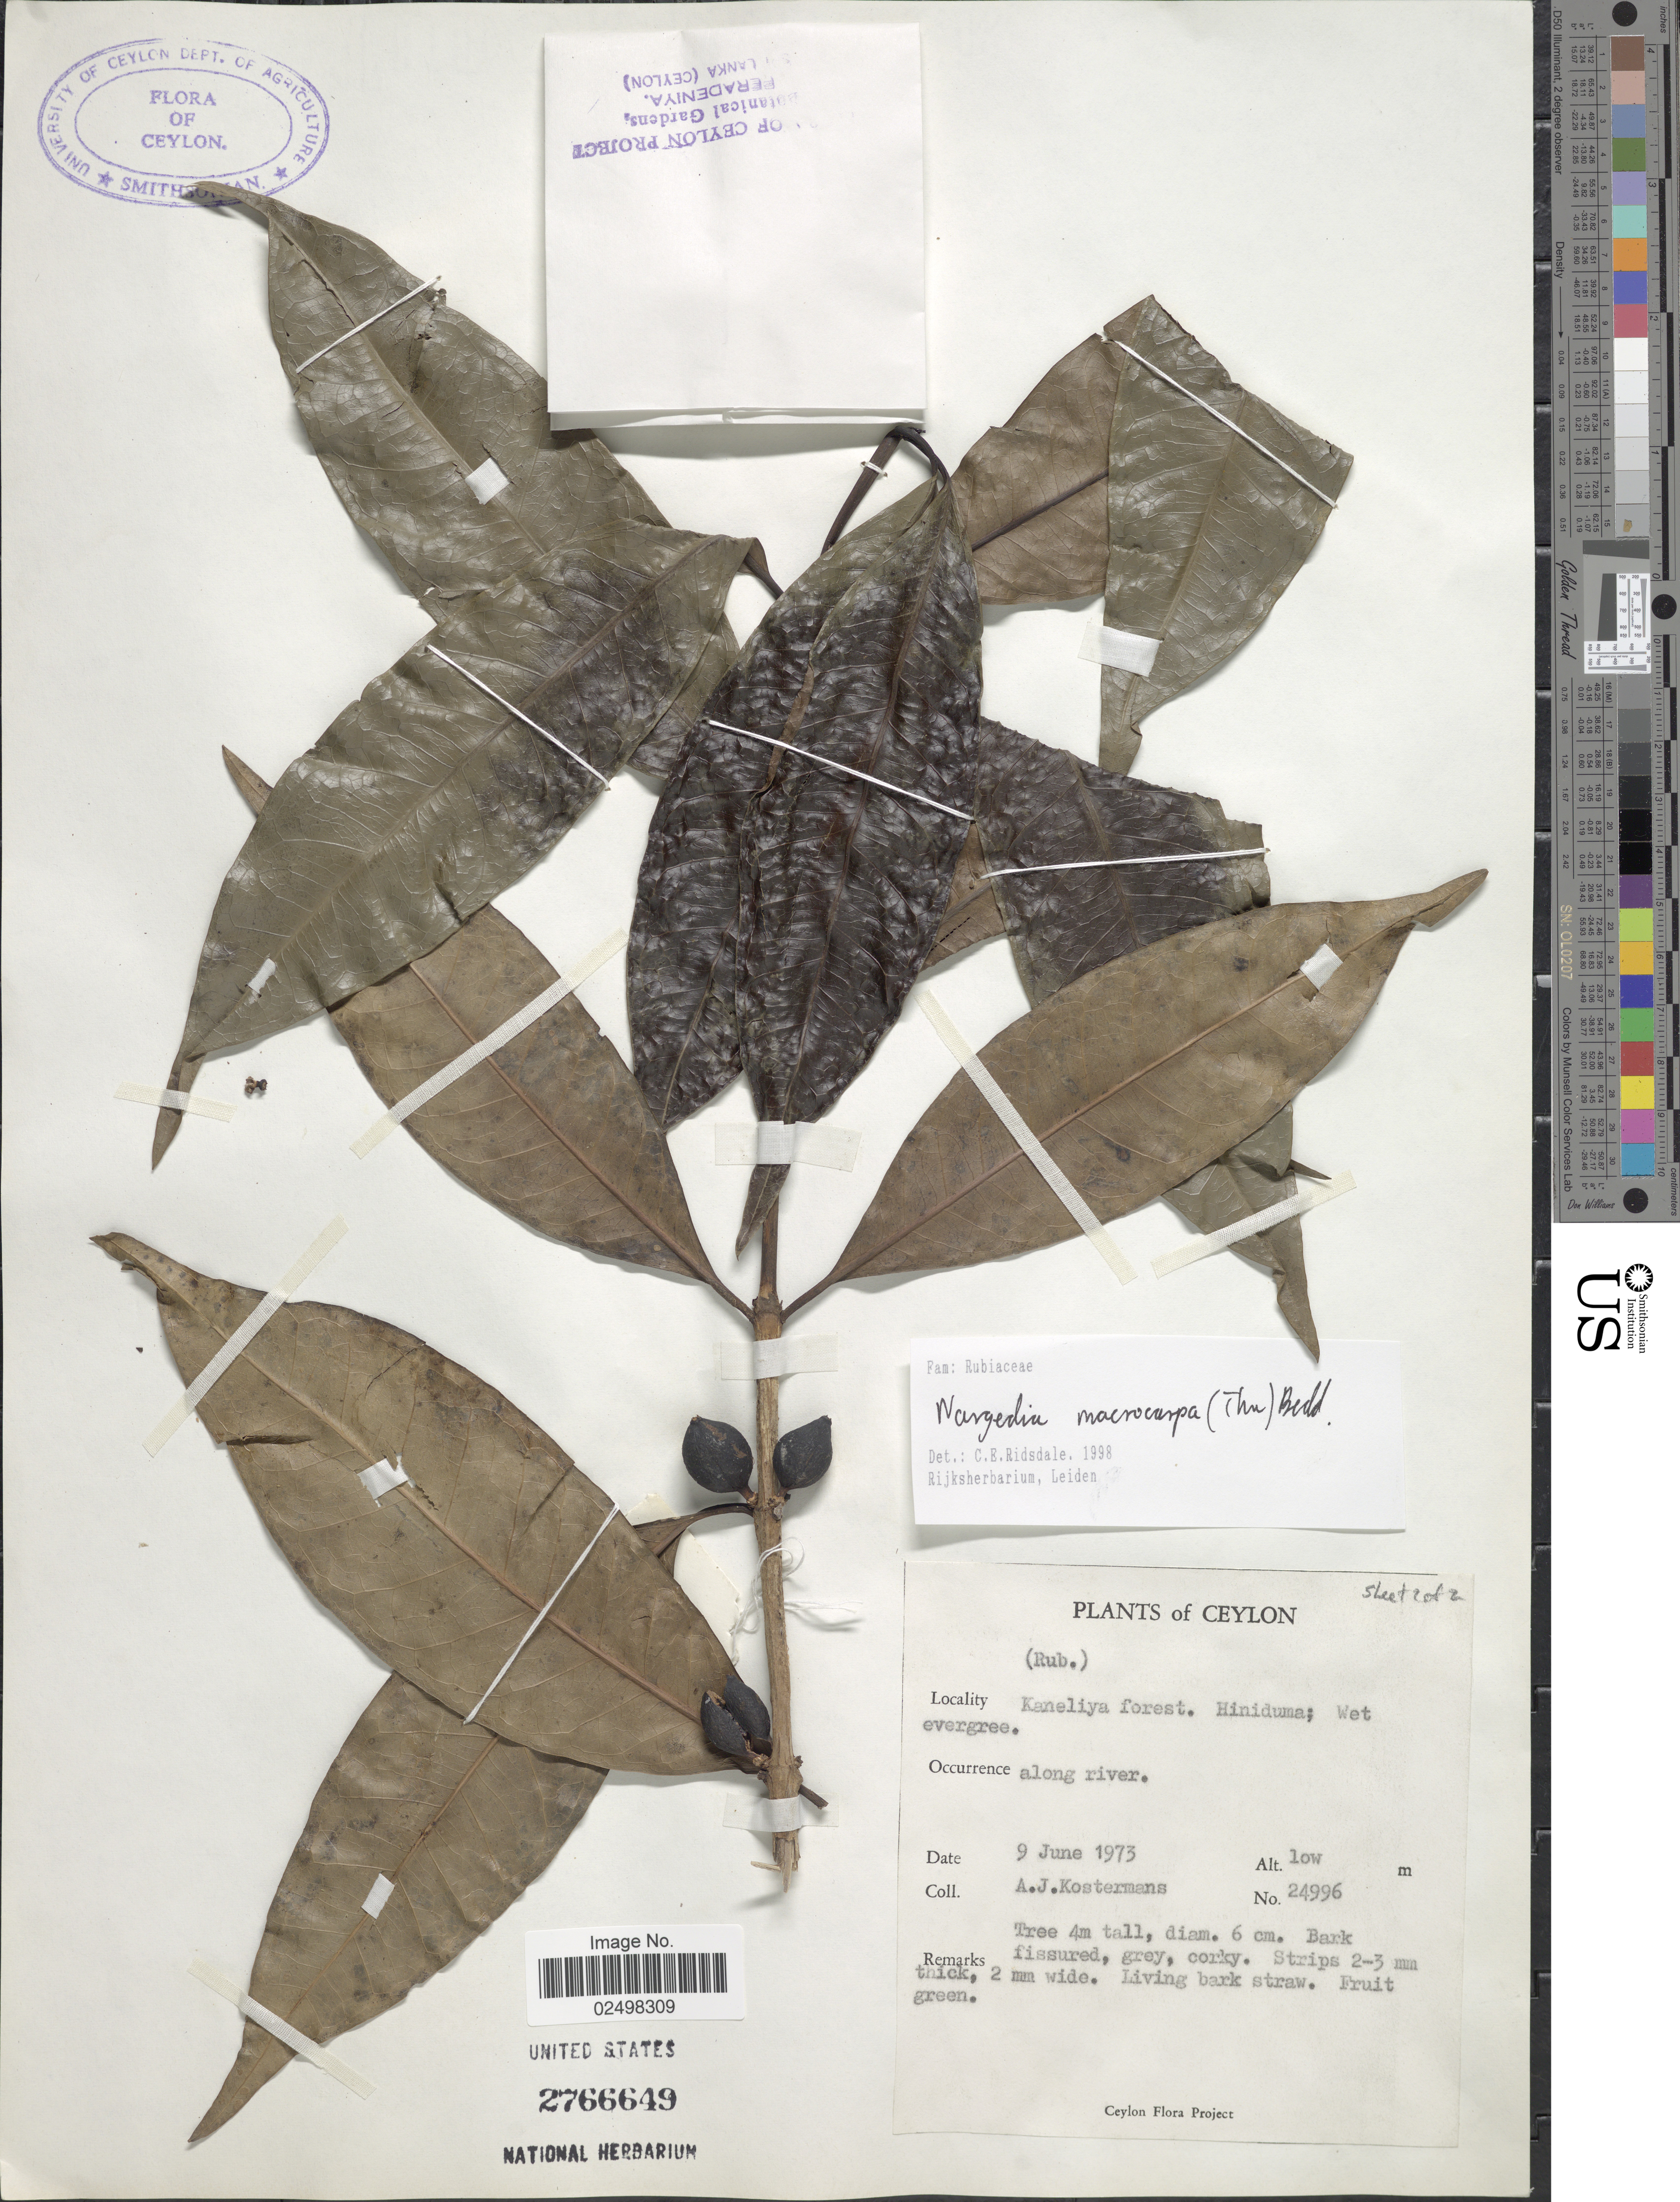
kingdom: Plantae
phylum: Tracheophyta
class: Magnoliopsida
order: Gentianales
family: Rubiaceae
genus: Nargedia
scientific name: Nargedia macrocarpa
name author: Bedd.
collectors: A. J. G. Kostermans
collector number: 24996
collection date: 1973-06-09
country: Sri Lanka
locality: Ceylon. Kaneliya forest. Hiniduma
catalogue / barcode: US 2766649